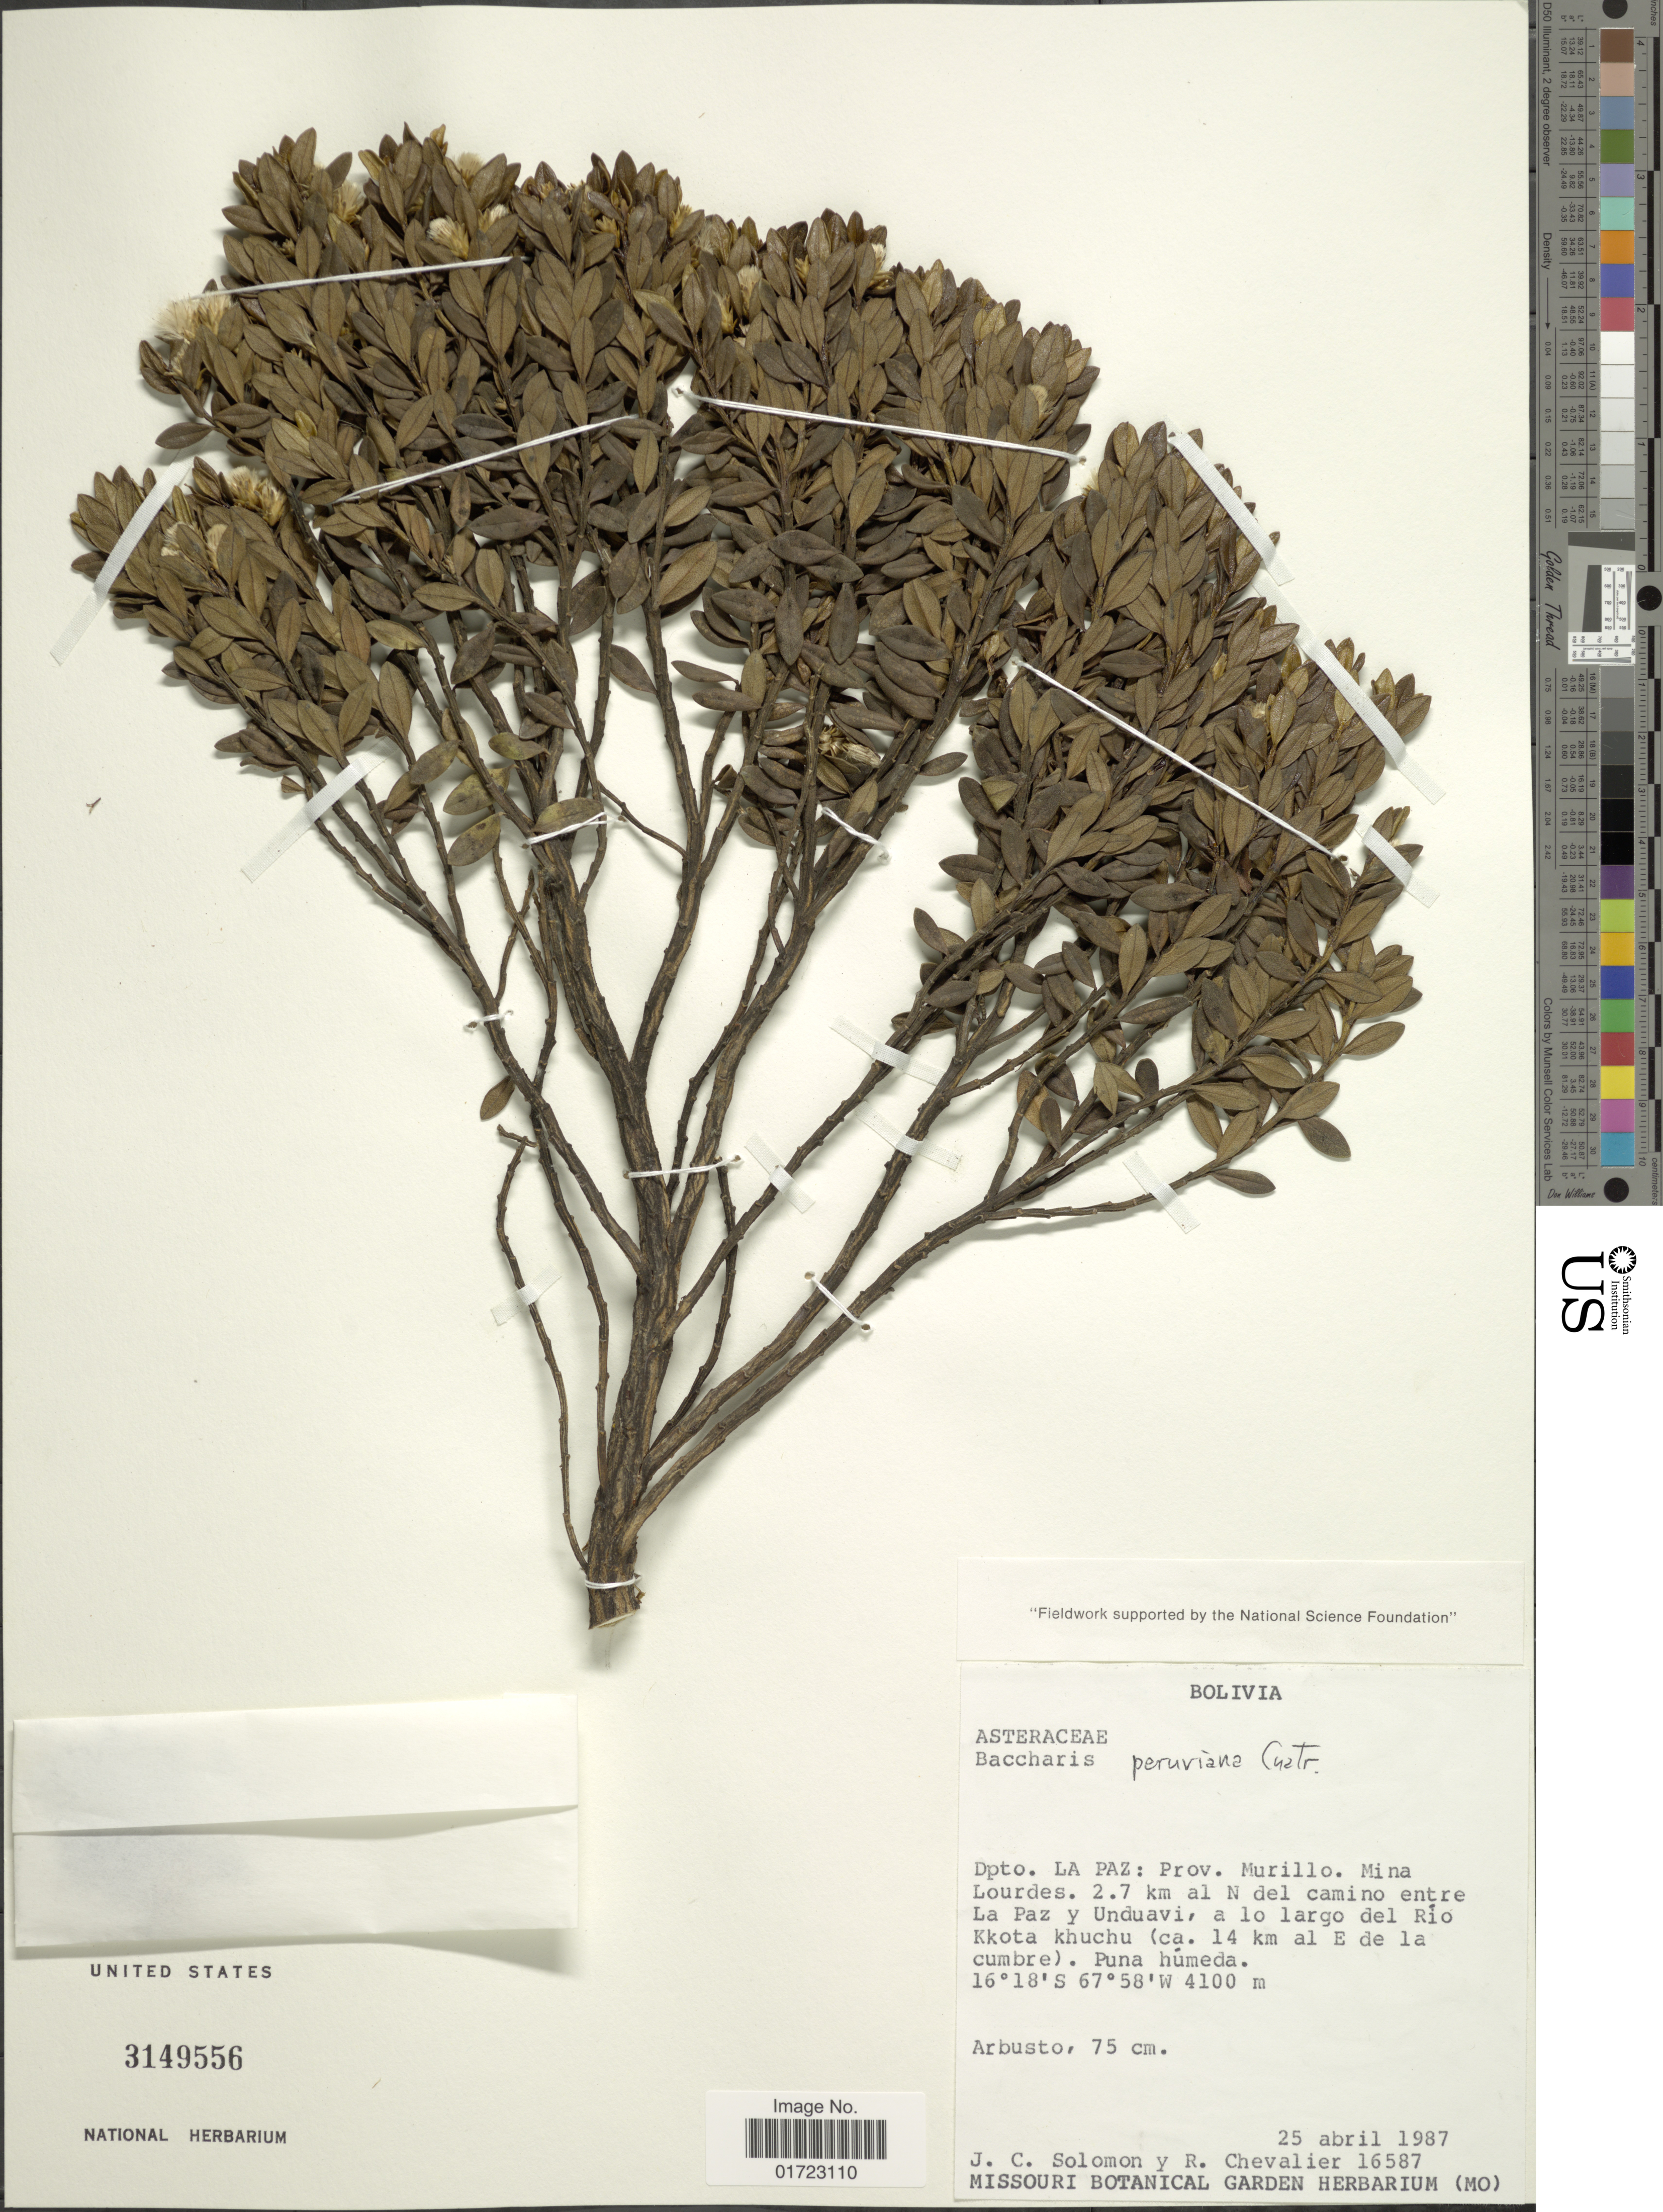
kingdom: Plantae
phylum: Tracheophyta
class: Magnoliopsida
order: Asterales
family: Asteraceae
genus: Baccharis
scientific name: Baccharis peruviana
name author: Cuatrec.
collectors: J. Soloman & R. C. Chevalier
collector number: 16587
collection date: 1987-04-25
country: Bolivia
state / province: La Paz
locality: Prov. Murillo. Mina Lourdes. 2.7 km al N del camino entre La Paz y Unduavi, a lo largo del Rio kkota khuchu (ca. 14 km al E de la cumbre)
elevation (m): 4100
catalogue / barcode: US 3149556